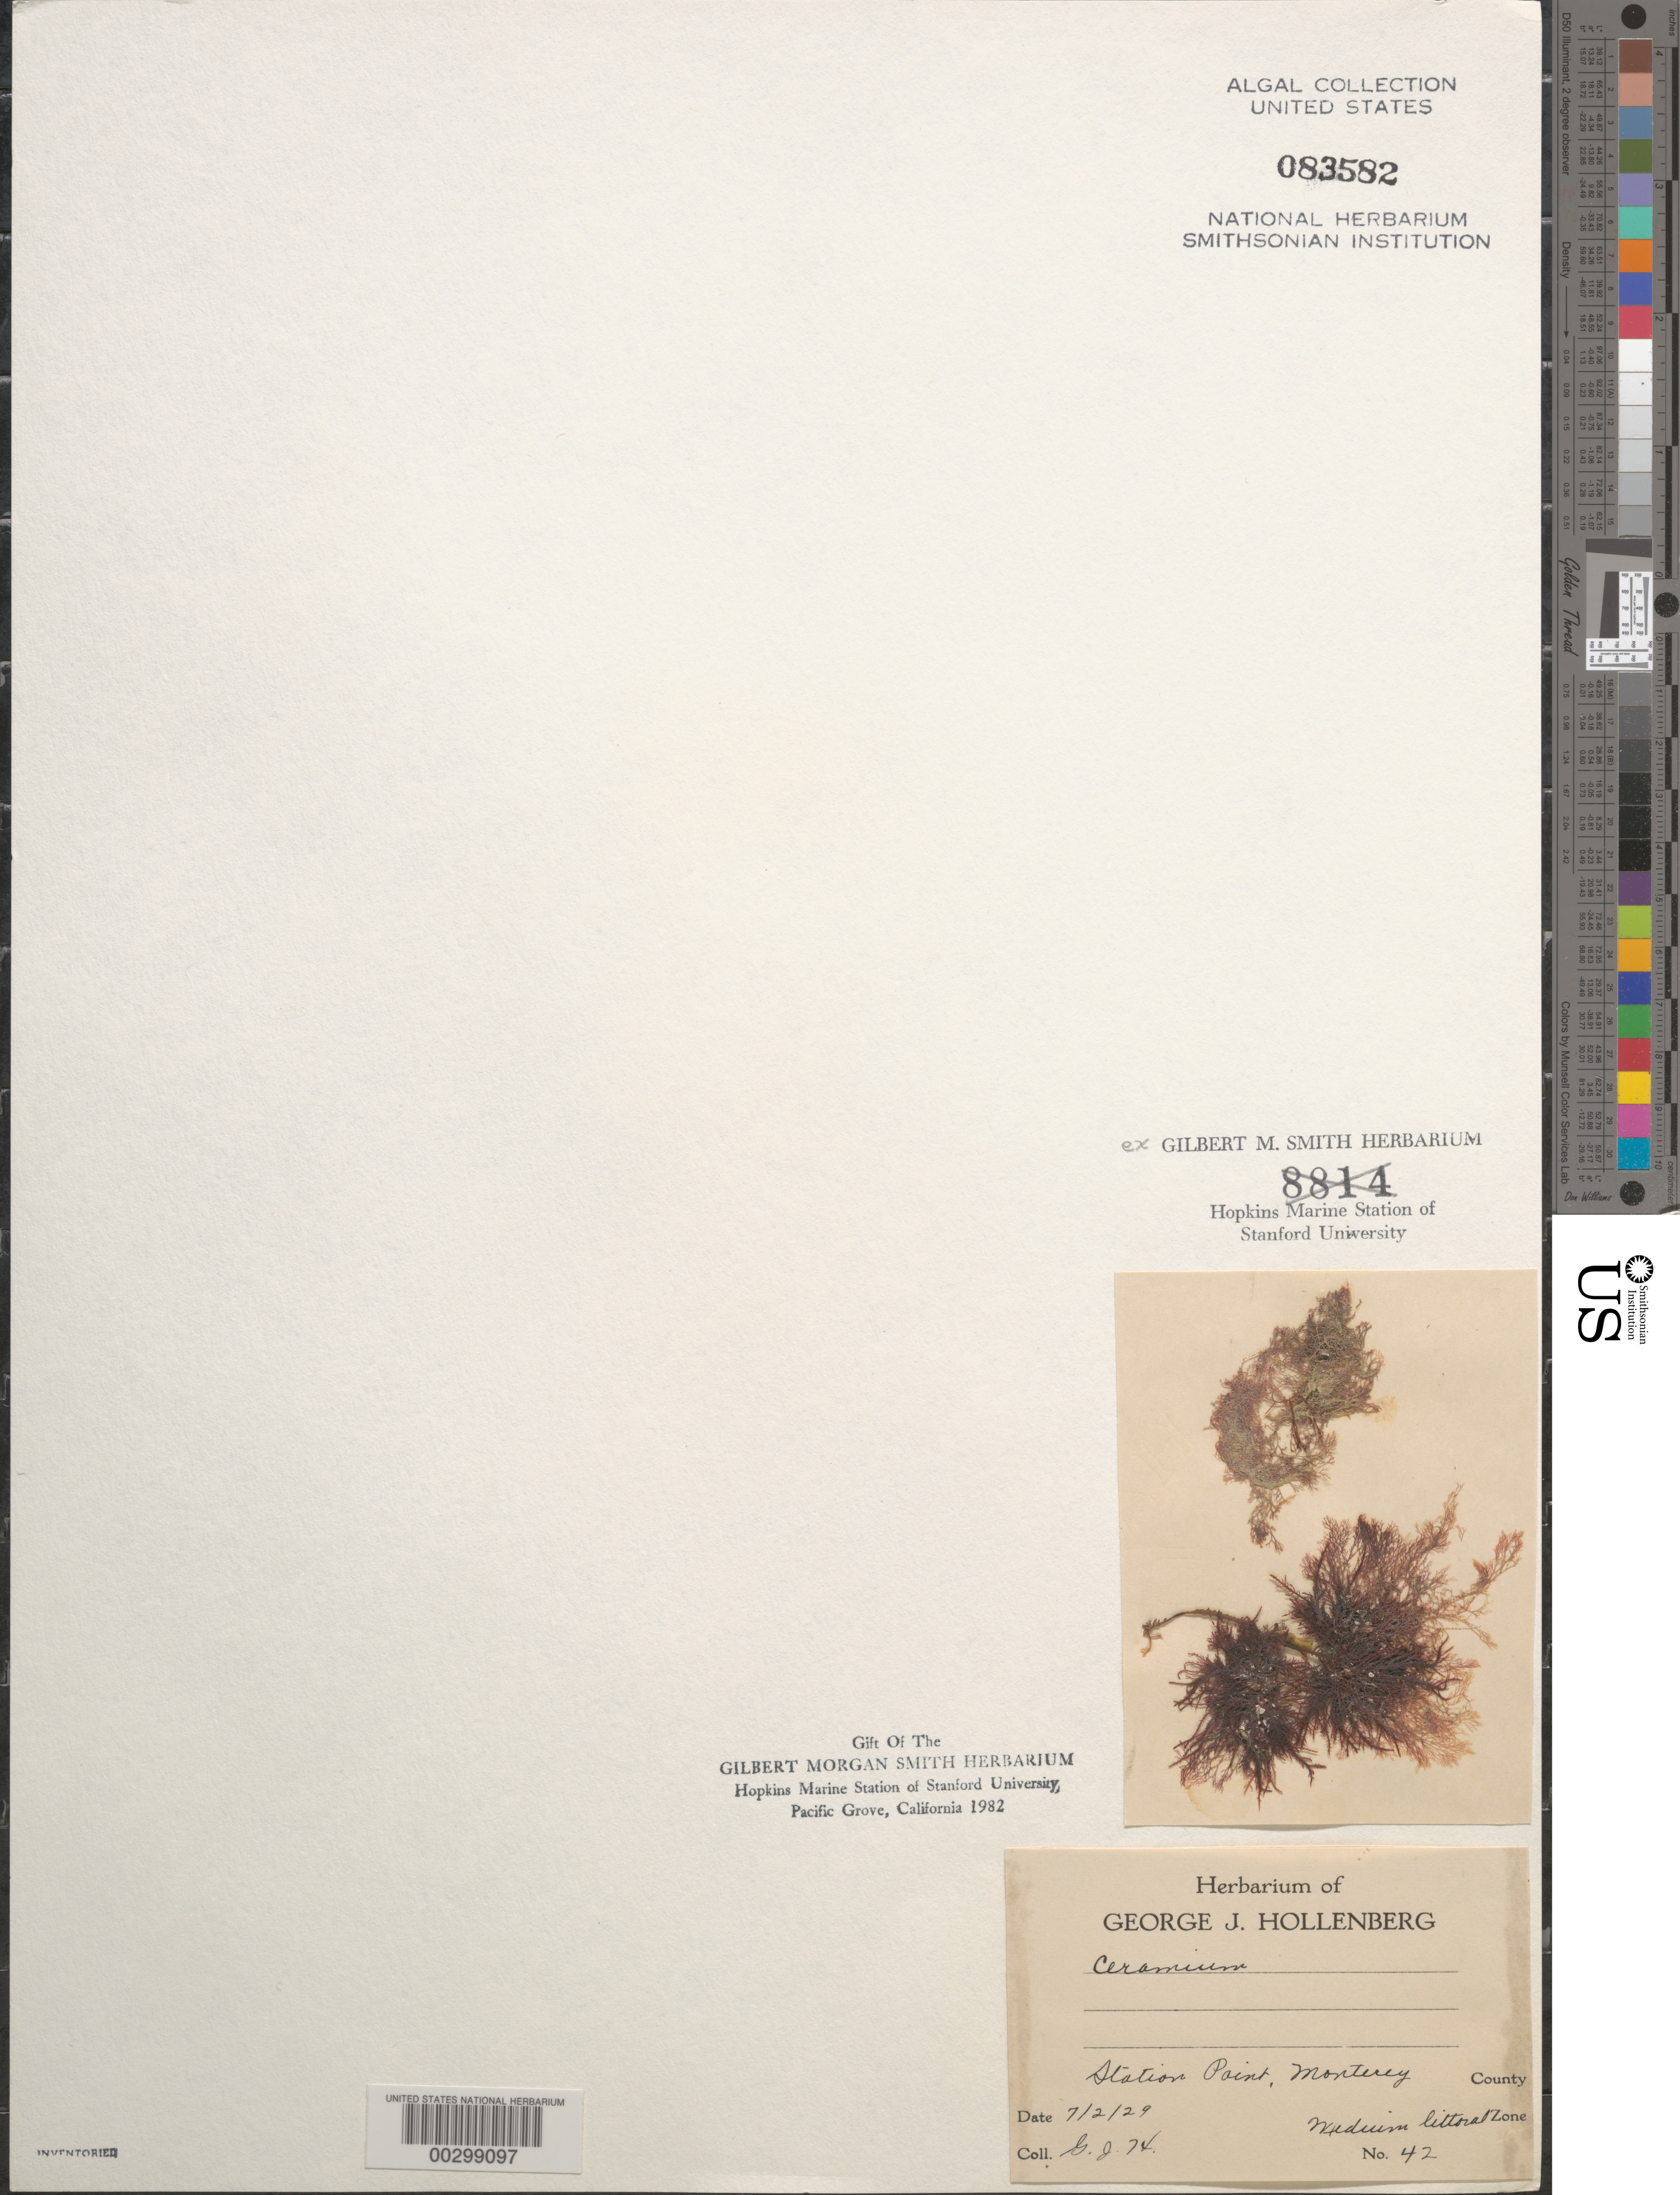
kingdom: Plantae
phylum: Rhodophyta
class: Florideophyceae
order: Ceramiales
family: Ceramiaceae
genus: Ceramium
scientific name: Ceramium sp.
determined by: Hollenberg, George J.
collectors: G. Hollenberg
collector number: GJH 42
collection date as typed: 02 Jul 1929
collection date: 1929-07-02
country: United States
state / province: California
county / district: Monterey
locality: Station Point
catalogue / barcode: US 83582